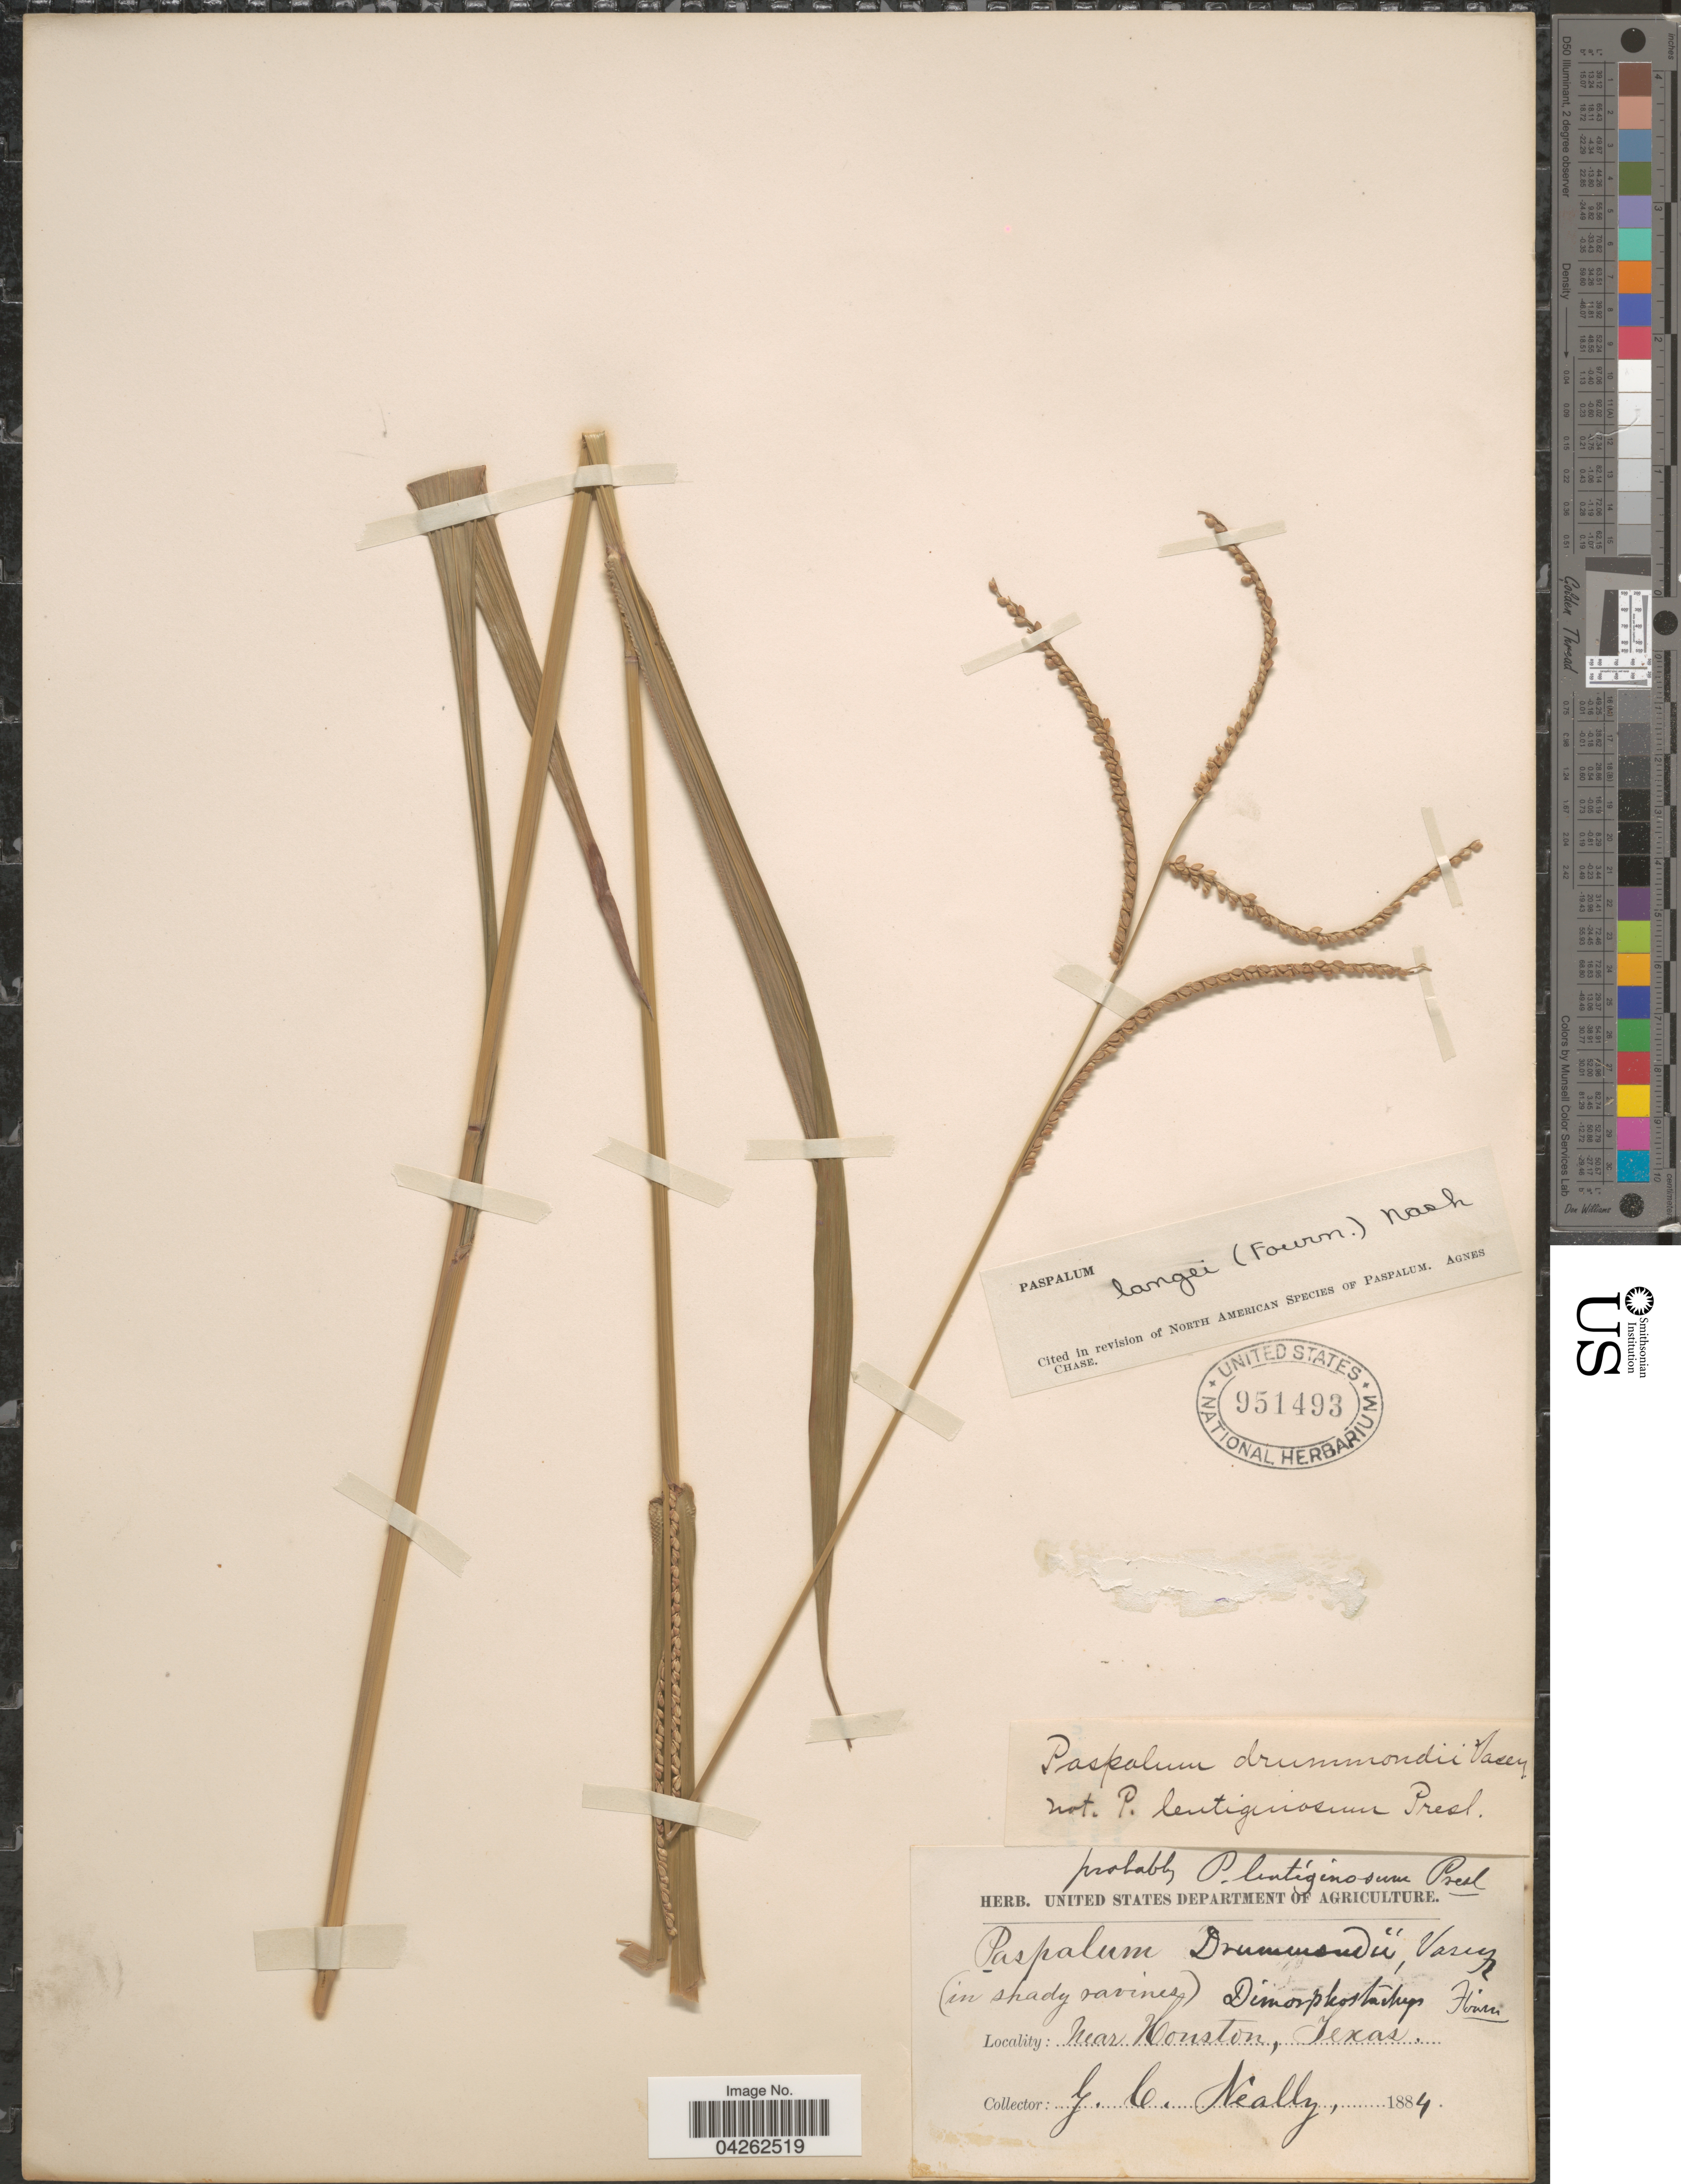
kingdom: Plantae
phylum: Tracheophyta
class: Liliopsida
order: Poales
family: Poaceae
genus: Paspalum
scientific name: Paspalum langei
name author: (E. Fourn.) Nash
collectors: G. C. Nealley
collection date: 1884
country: United States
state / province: Texas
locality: Near Houston.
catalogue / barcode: US 951493